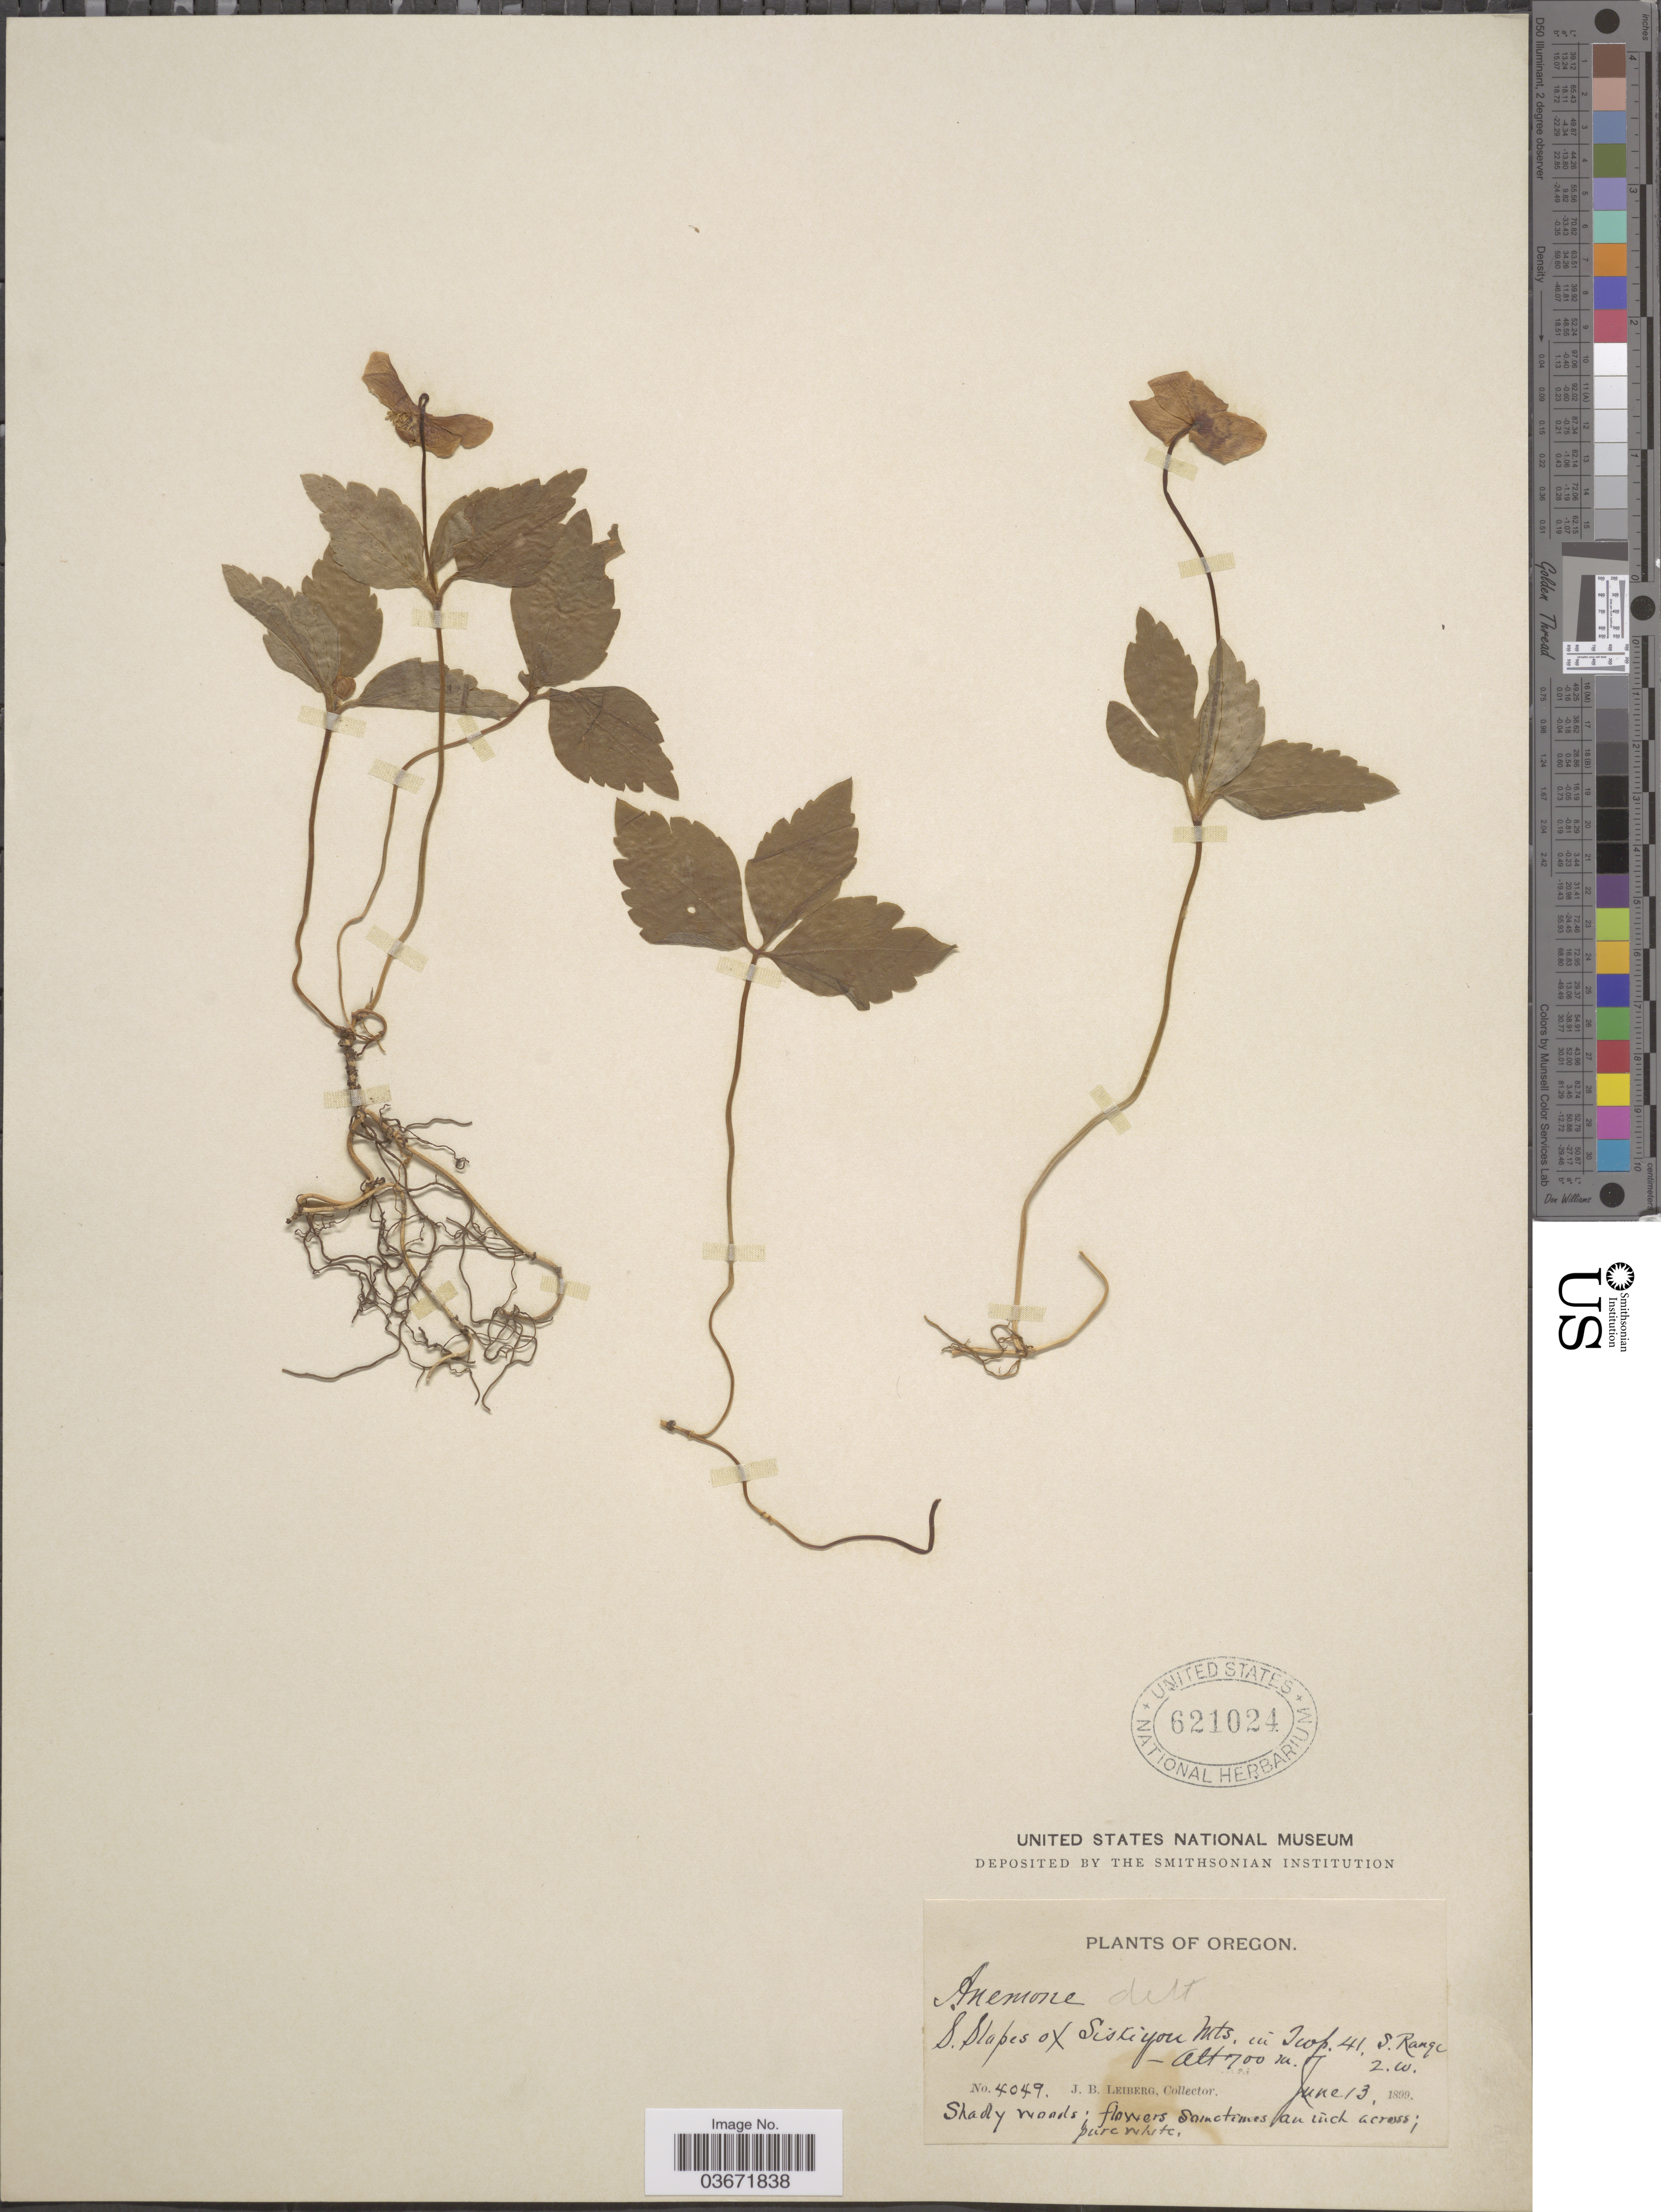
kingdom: Plantae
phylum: Tracheophyta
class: Magnoliopsida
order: Ranunculales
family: Ranunculaceae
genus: Anemone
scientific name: Anemone deltoidea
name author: Douglas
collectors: J. B. Leiberg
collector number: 4049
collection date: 1899-05-13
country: United States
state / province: Oregon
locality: S. Slopes of Siskiyou Mts. in Twp. 41, S. Range. Z.W.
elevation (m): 700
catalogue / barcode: US 621024